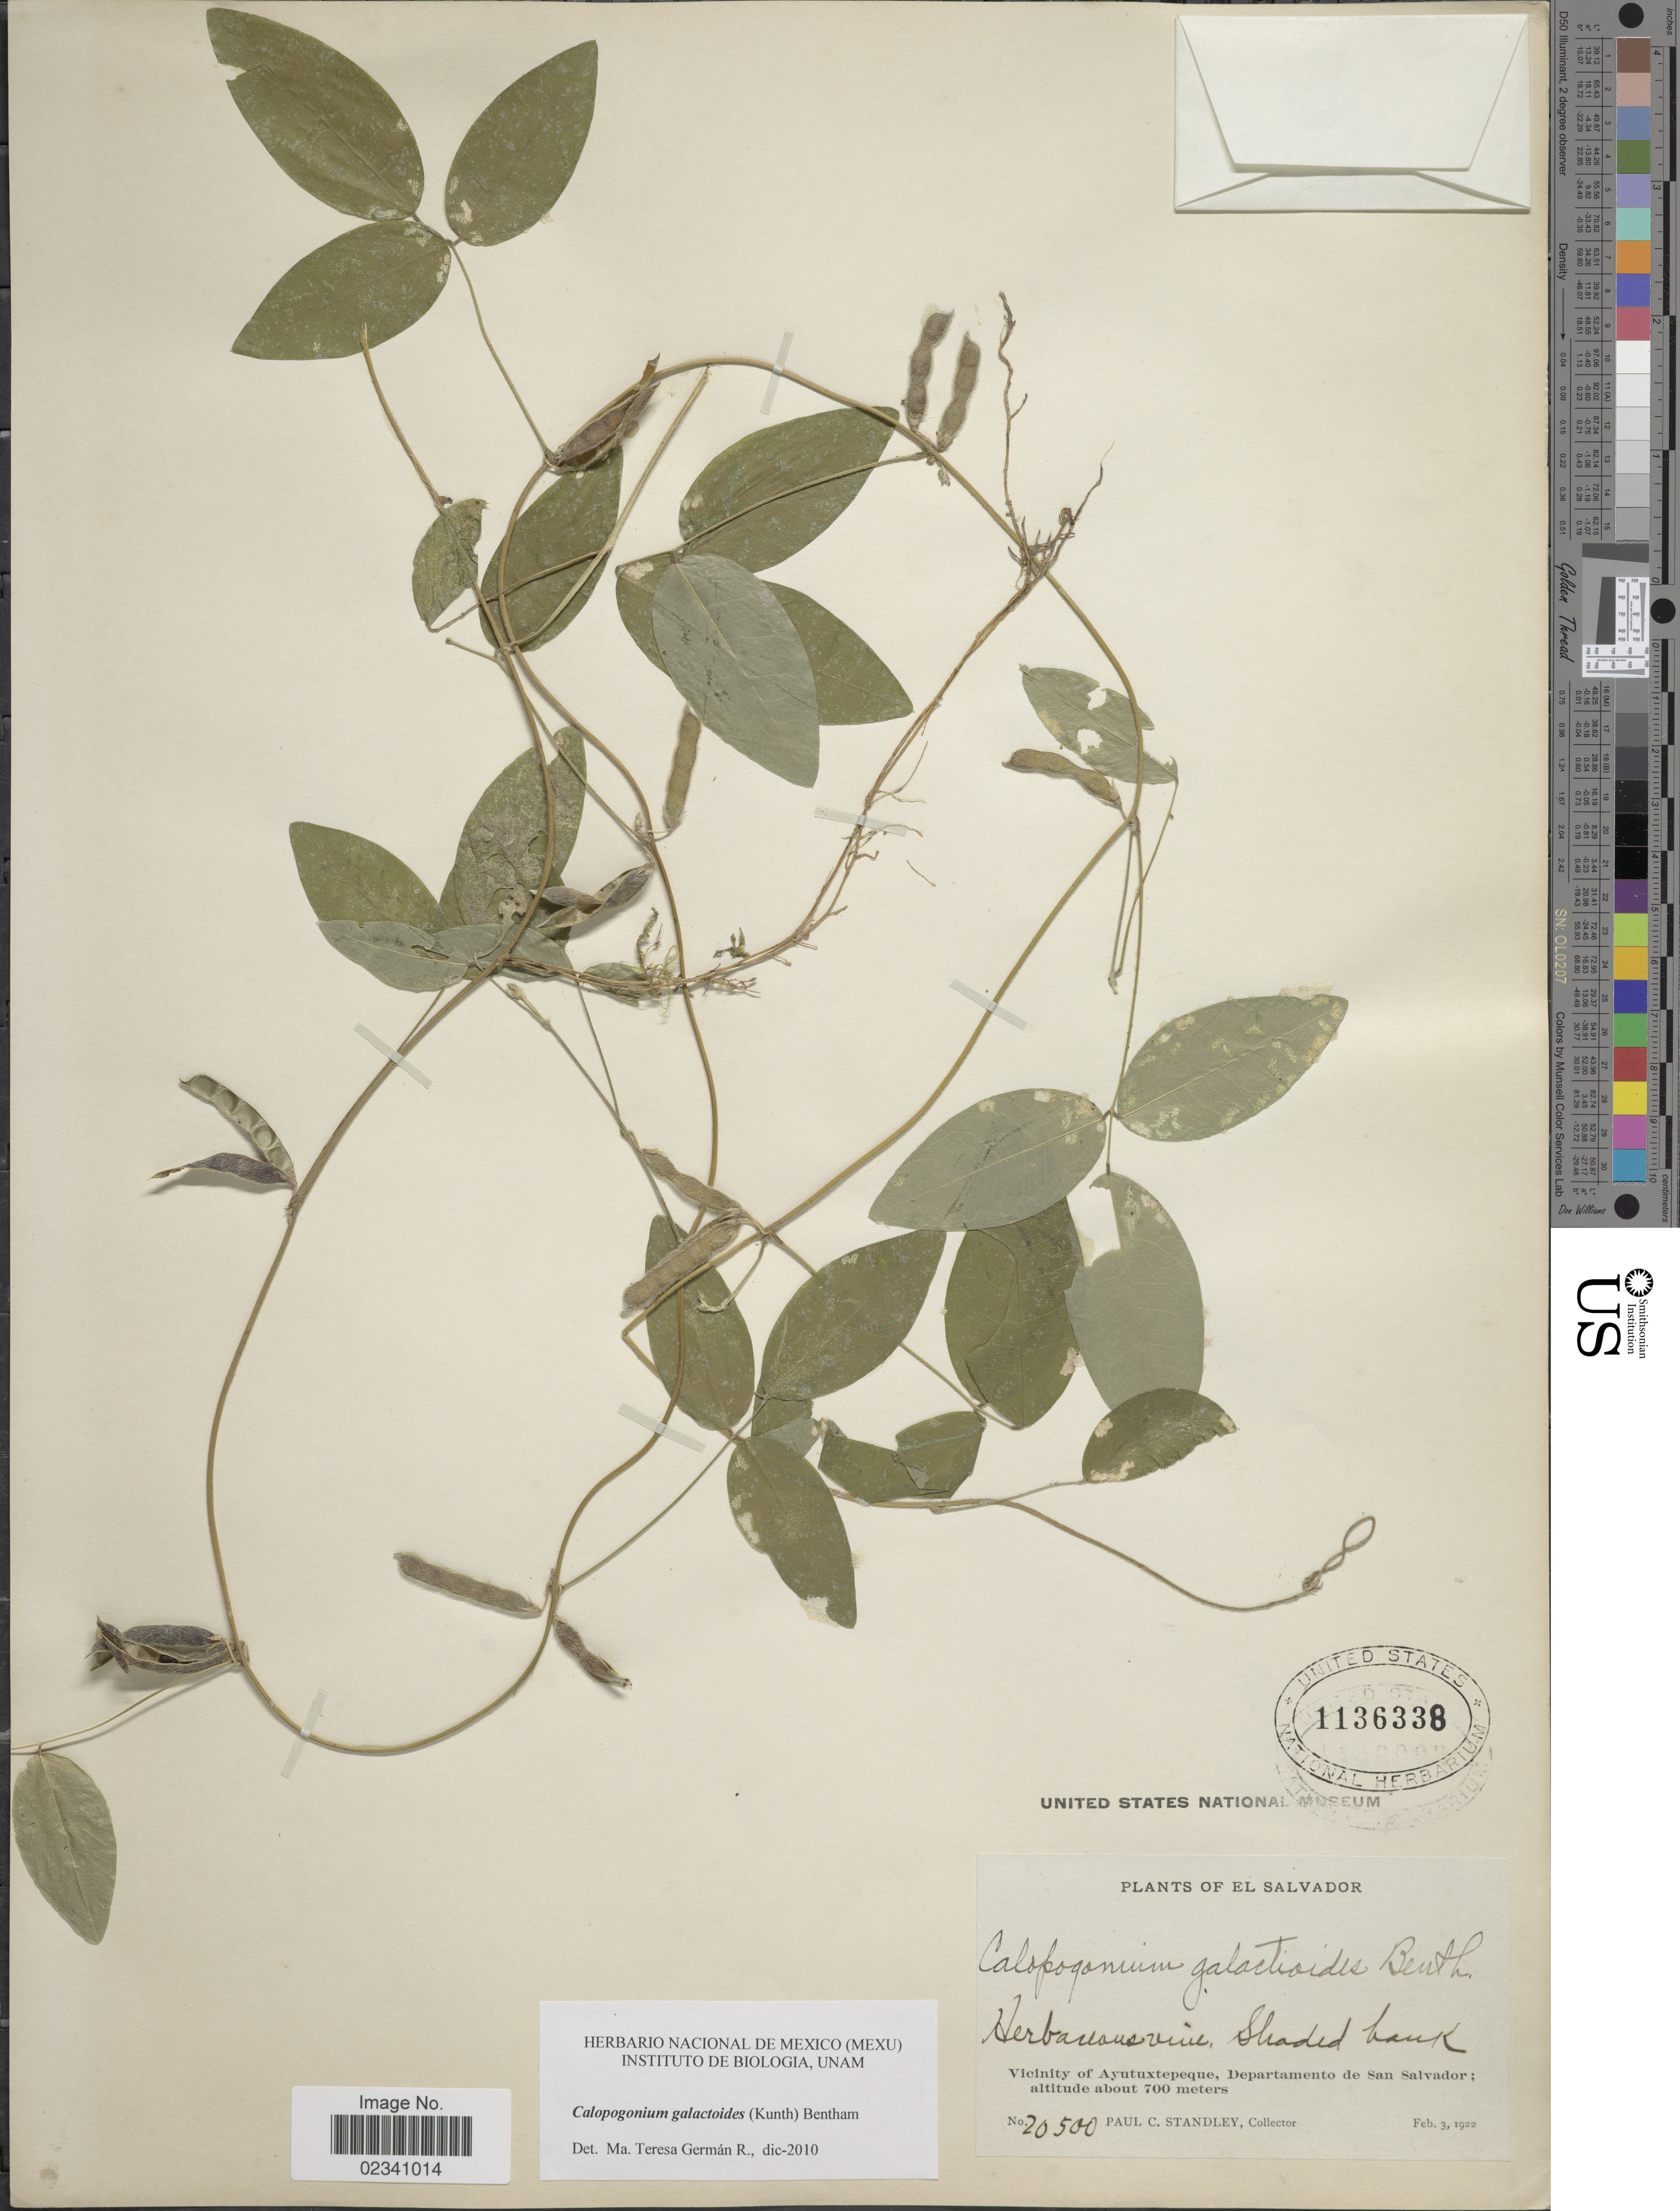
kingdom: Plantae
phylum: Tracheophyta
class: Magnoliopsida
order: Fabales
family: Fabaceae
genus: Calopogonium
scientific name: Calopogonium galactioides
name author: (Kunth) Hemsl.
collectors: P. C. Standley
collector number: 20500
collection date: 1922-02-03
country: El Salvador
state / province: San Salvador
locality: El Salvador, Vicinity of Ayutuxtepeque, Departamento de San Salvador.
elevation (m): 700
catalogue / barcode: US 1136338